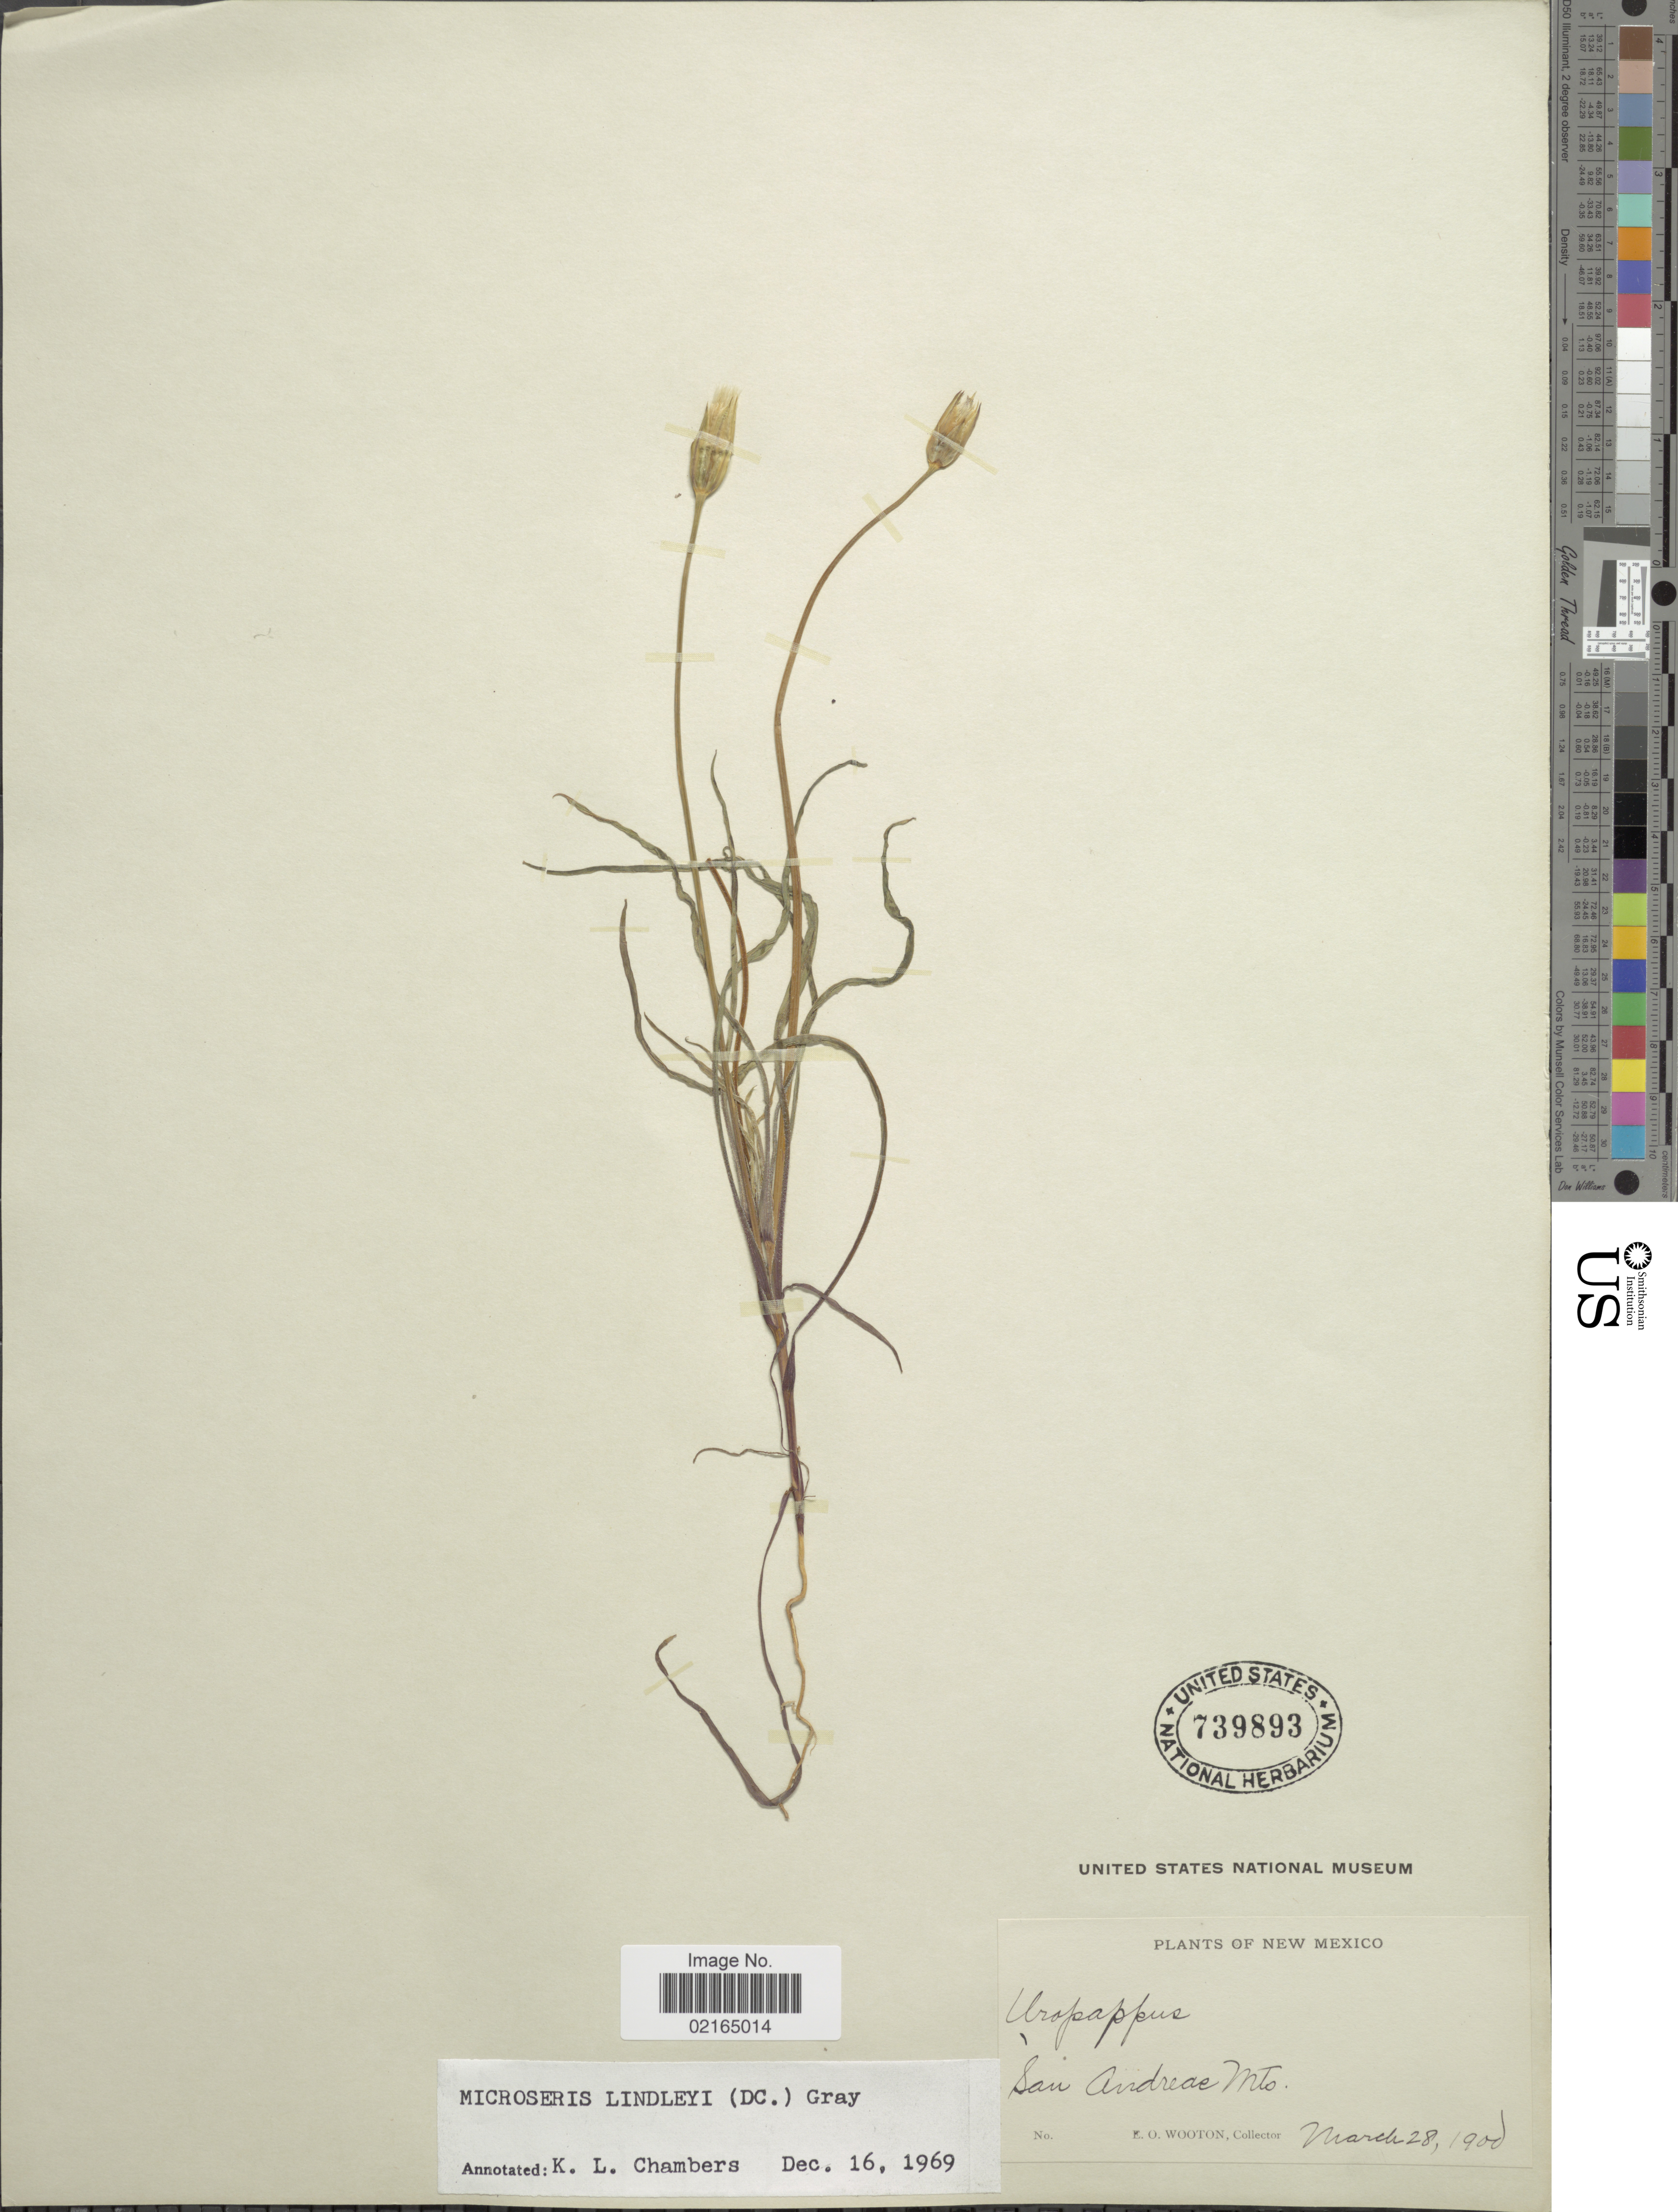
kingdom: Plantae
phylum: Tracheophyta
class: Magnoliopsida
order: Asterales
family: Asteraceae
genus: Uropappus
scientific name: Uropappus lindleyi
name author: (DC.) Nutt.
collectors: E. O. Wooton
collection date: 1900-03-28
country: United States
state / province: New Mexico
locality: San Andreae Mts.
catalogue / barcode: US 739893